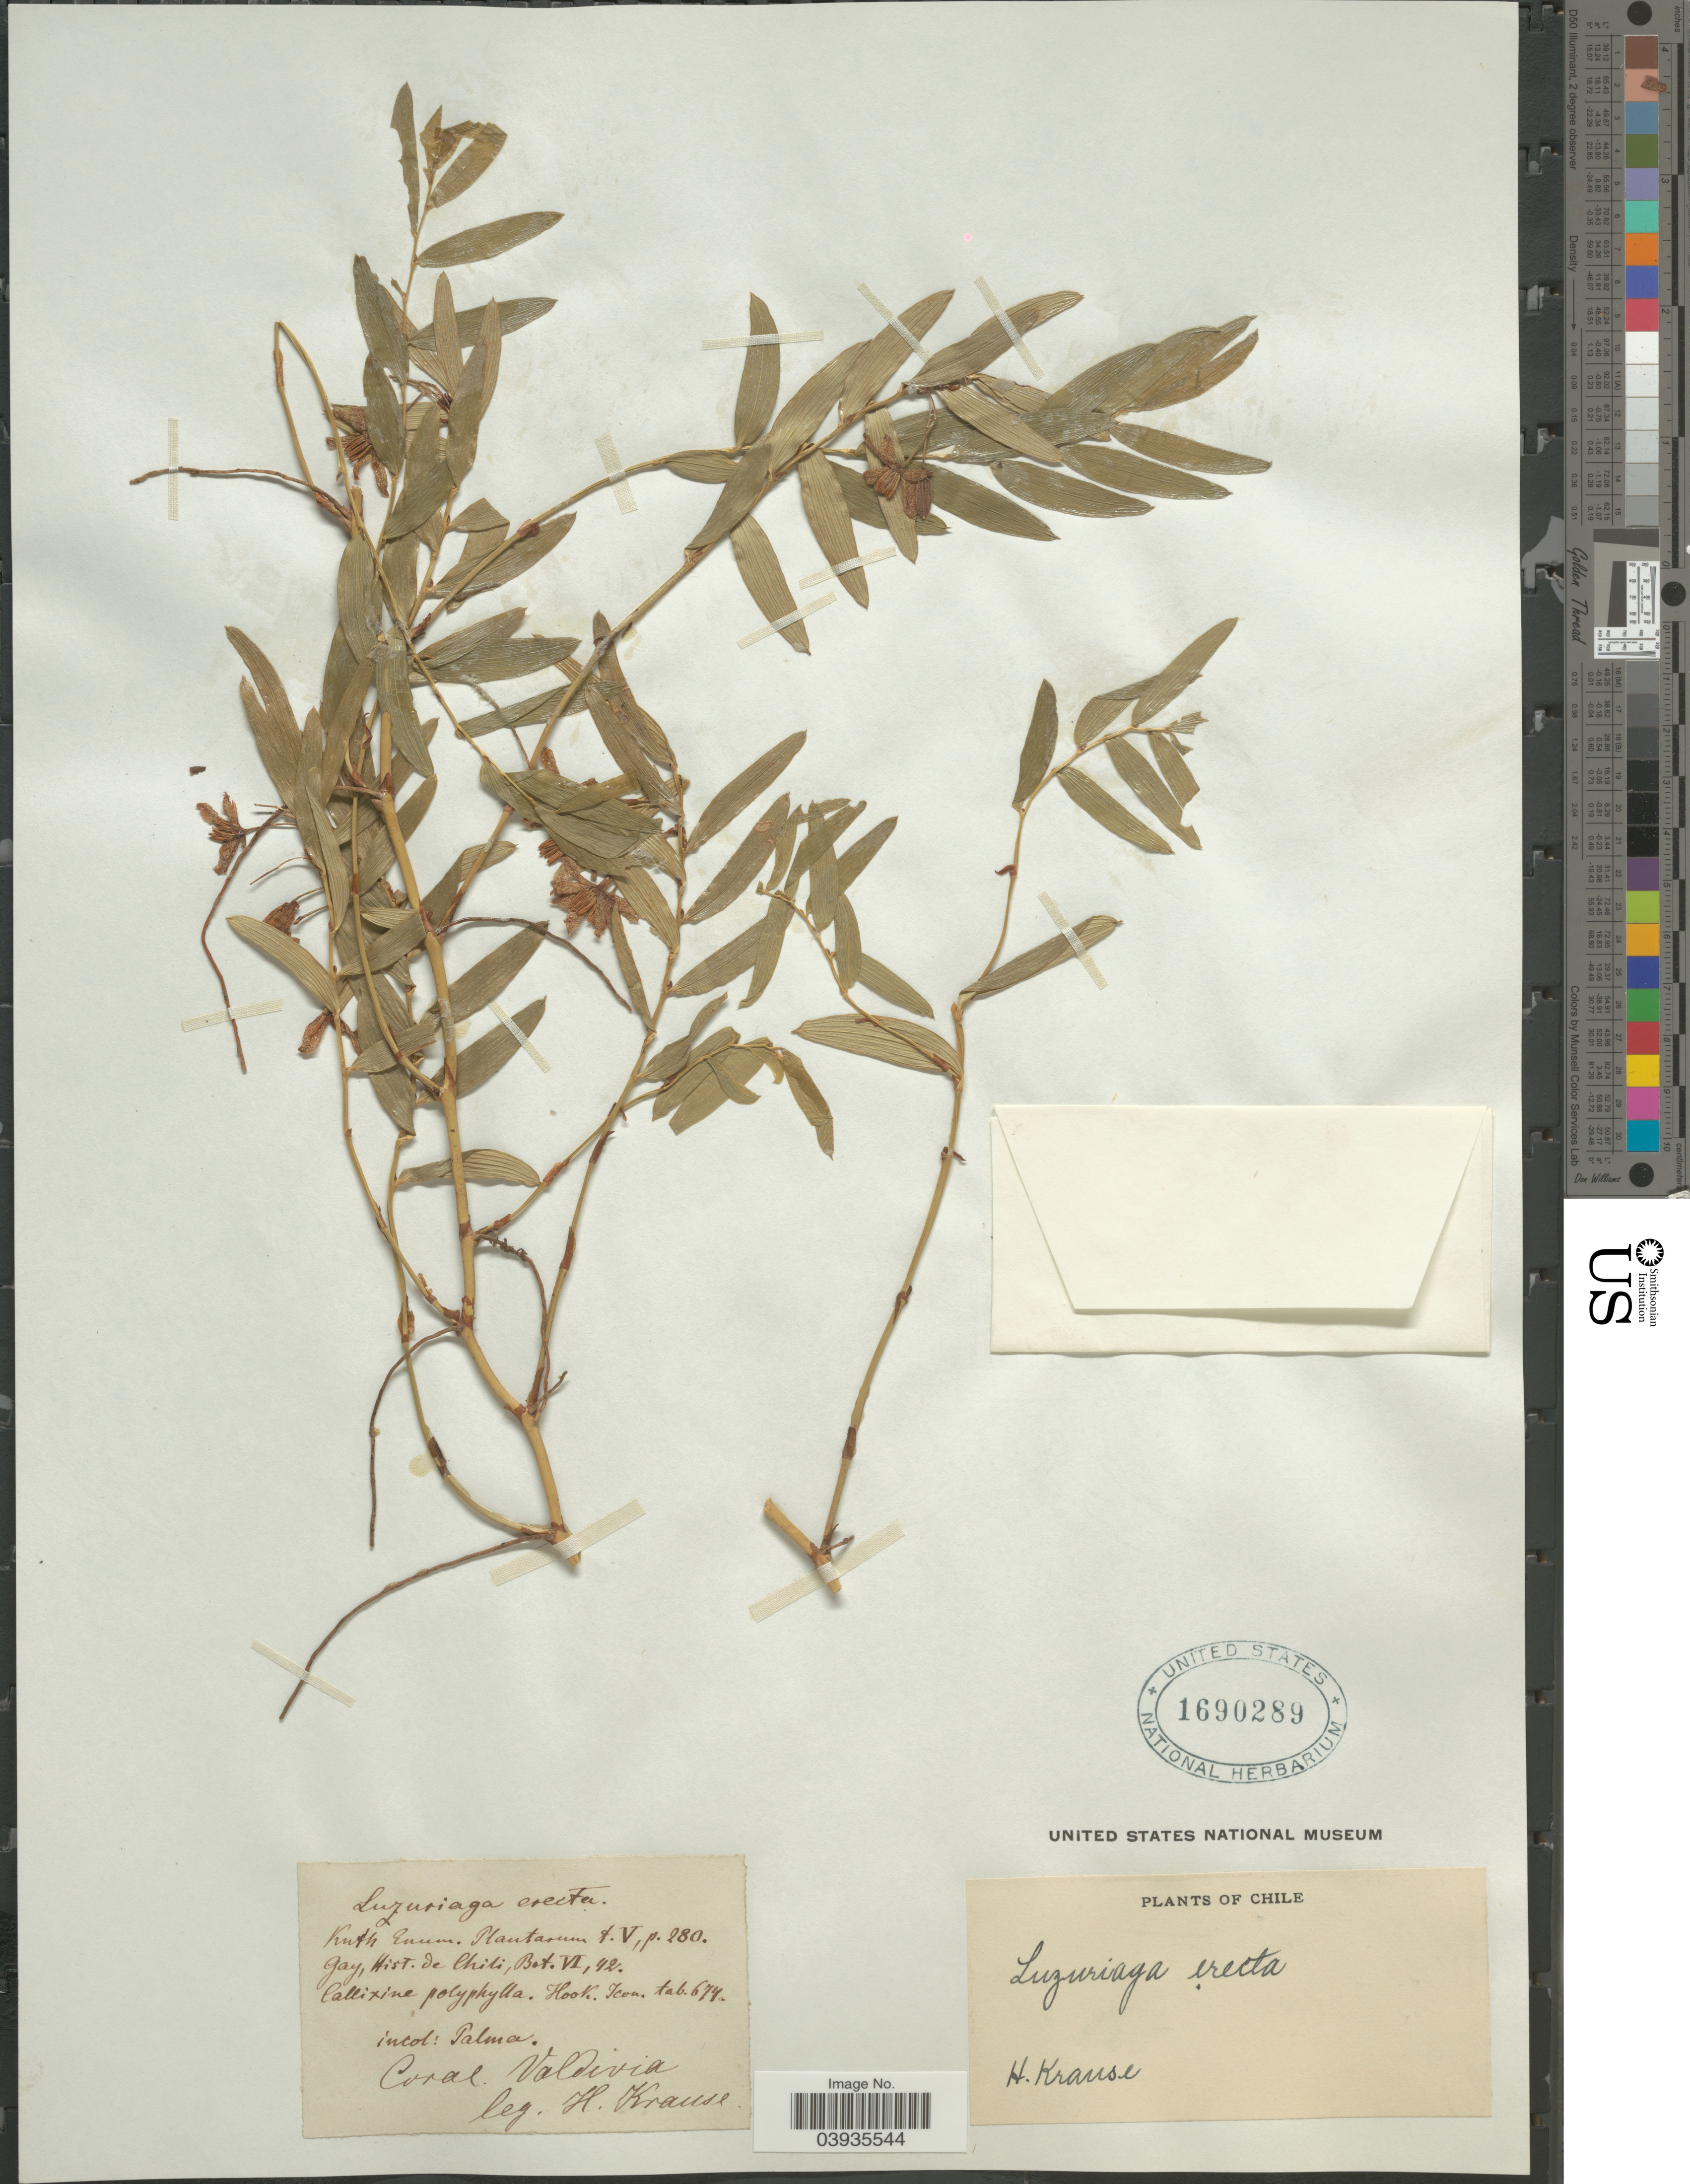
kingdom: Plantae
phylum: Tracheophyta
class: Liliopsida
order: Liliales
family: Alstroemeriaceae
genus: Luzuriaga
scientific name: Luzuriaga radicans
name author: Ruiz & Pav.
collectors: H. Krause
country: Chile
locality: Coral. Valdivia.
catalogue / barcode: US 1690289